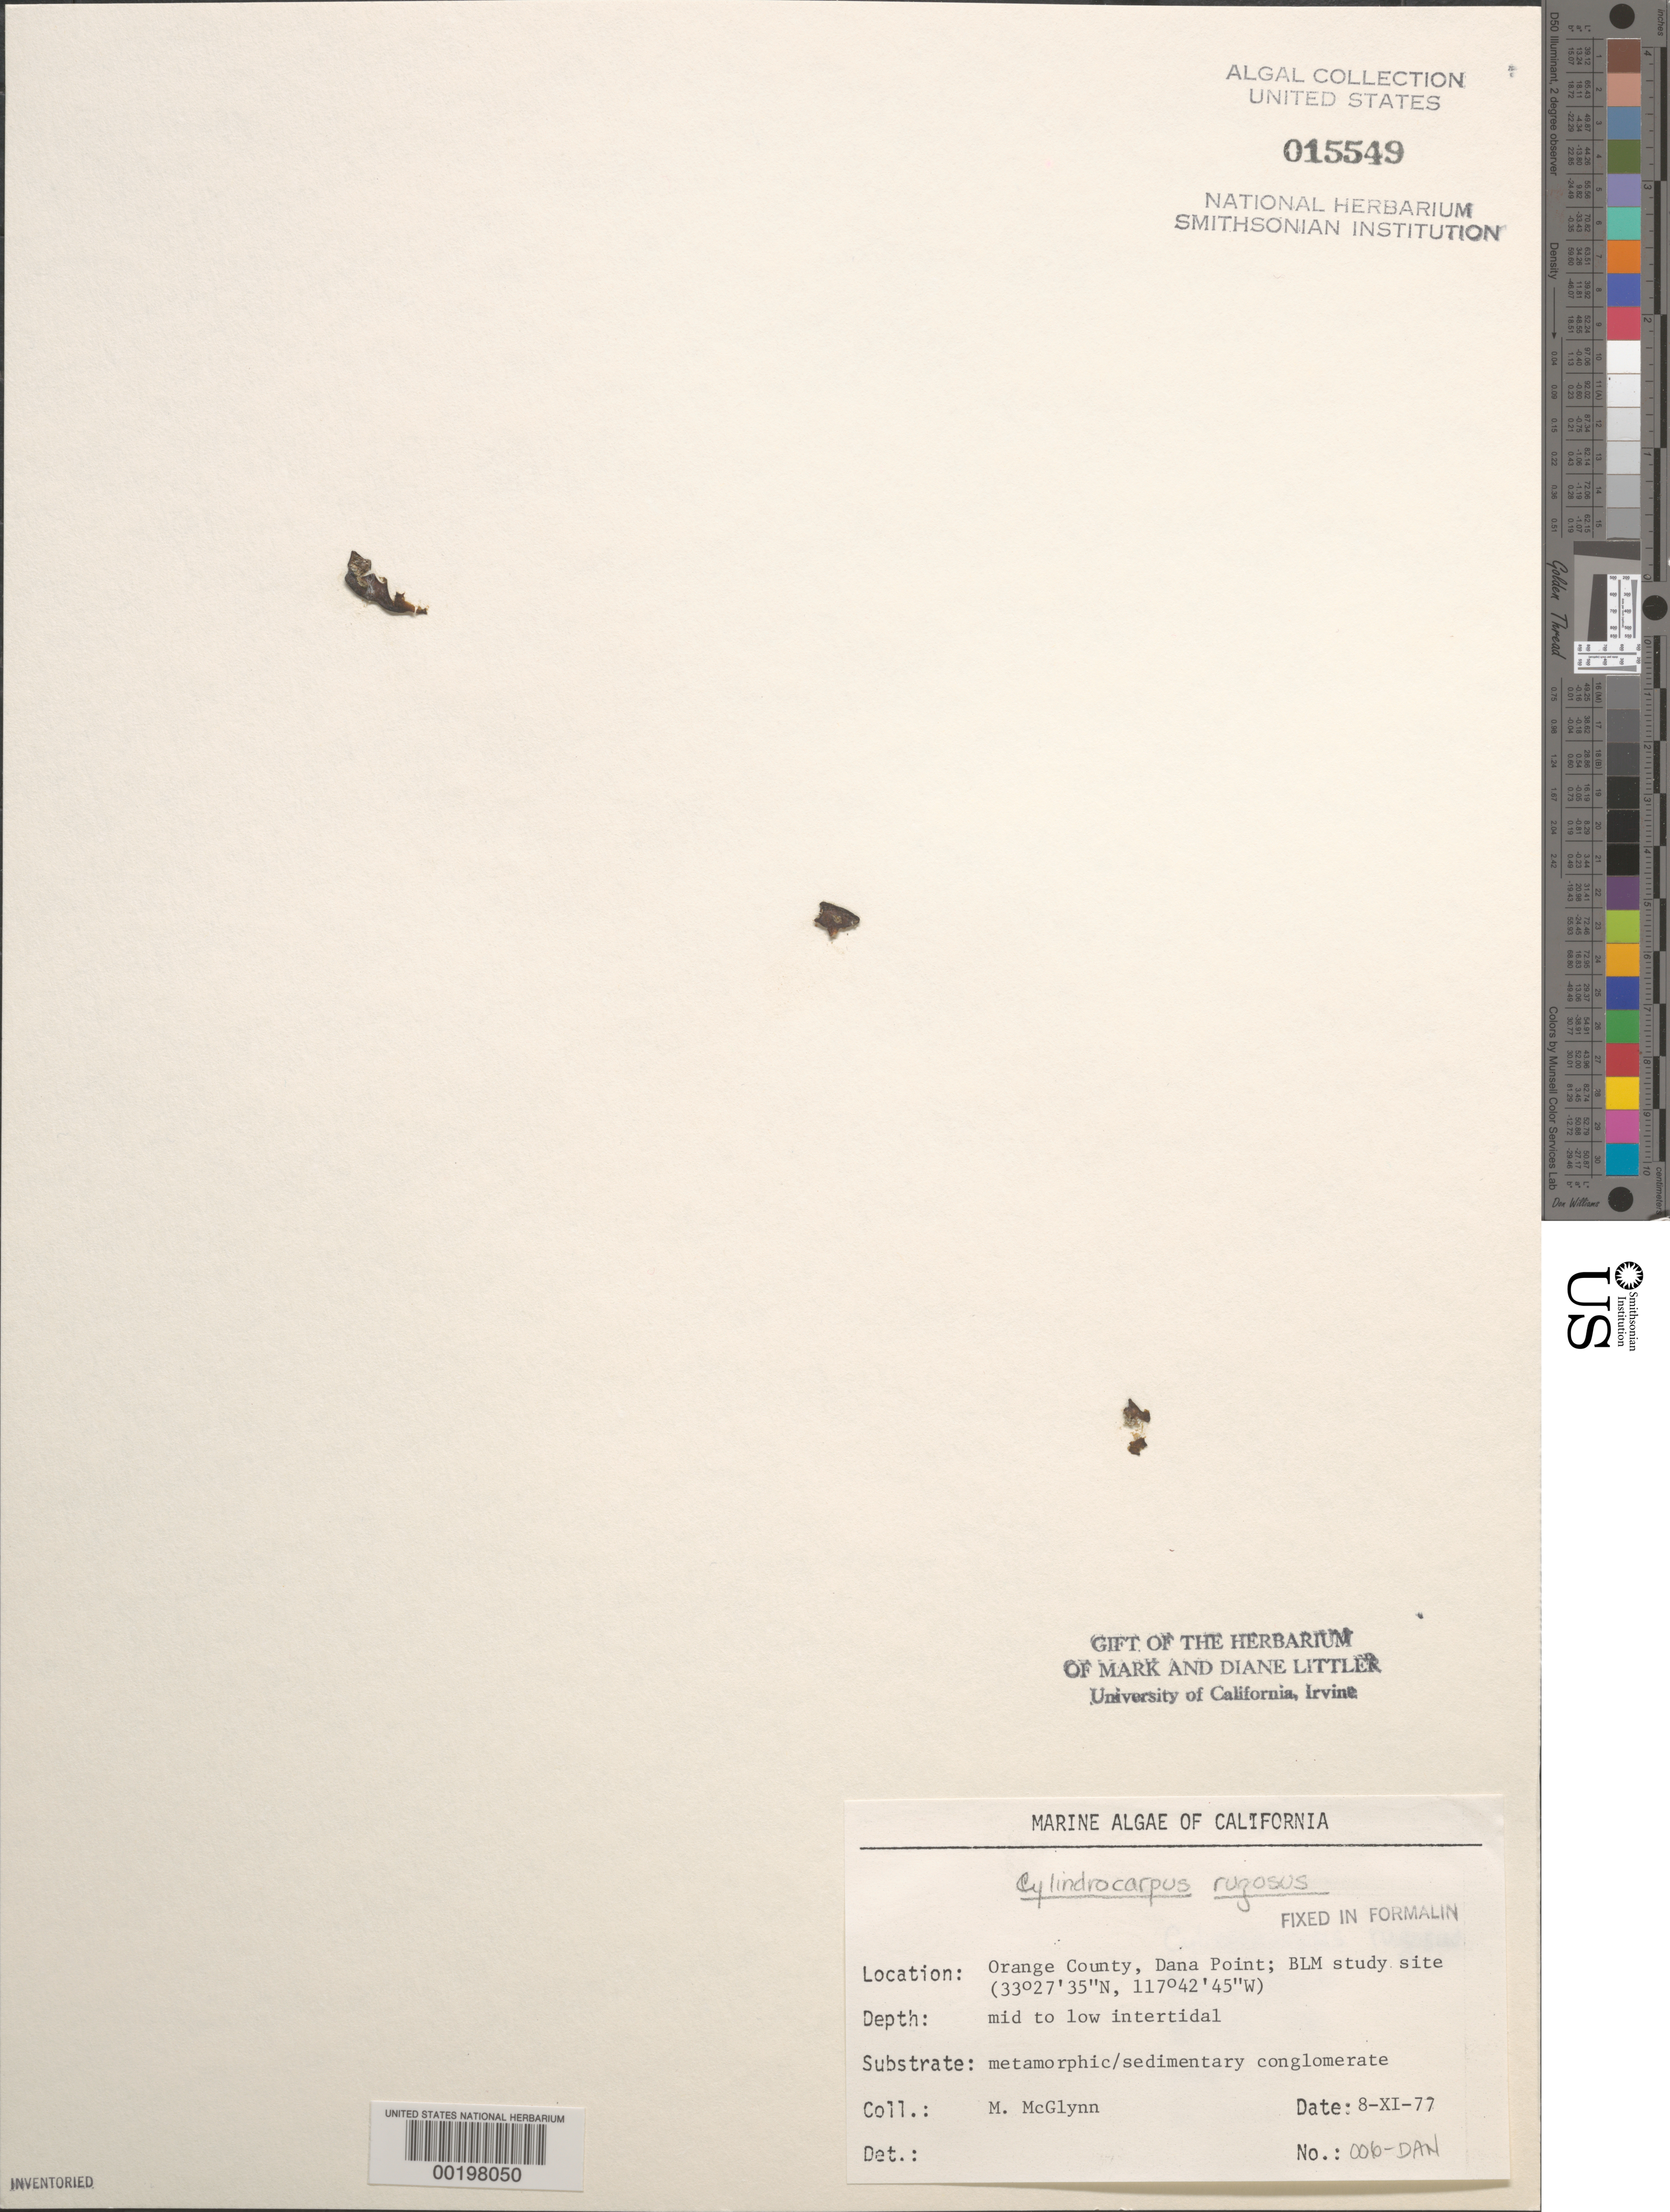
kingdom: Chromista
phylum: Ochrophyta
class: Phaeophyceae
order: Ectocarpales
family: Petrospongiaceae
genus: Petrospongium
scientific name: Petrospongium rugosum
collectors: M. McGlynn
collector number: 006-DAN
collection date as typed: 08 Nov 1977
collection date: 1977-11-08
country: United States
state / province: California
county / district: Orange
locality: Dana Point, 1 km north of marina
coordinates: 33 27'35"N, 117 42'45"W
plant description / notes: BLM-SOCALBIGHT Rocky Intertidal Survey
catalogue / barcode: US 15549